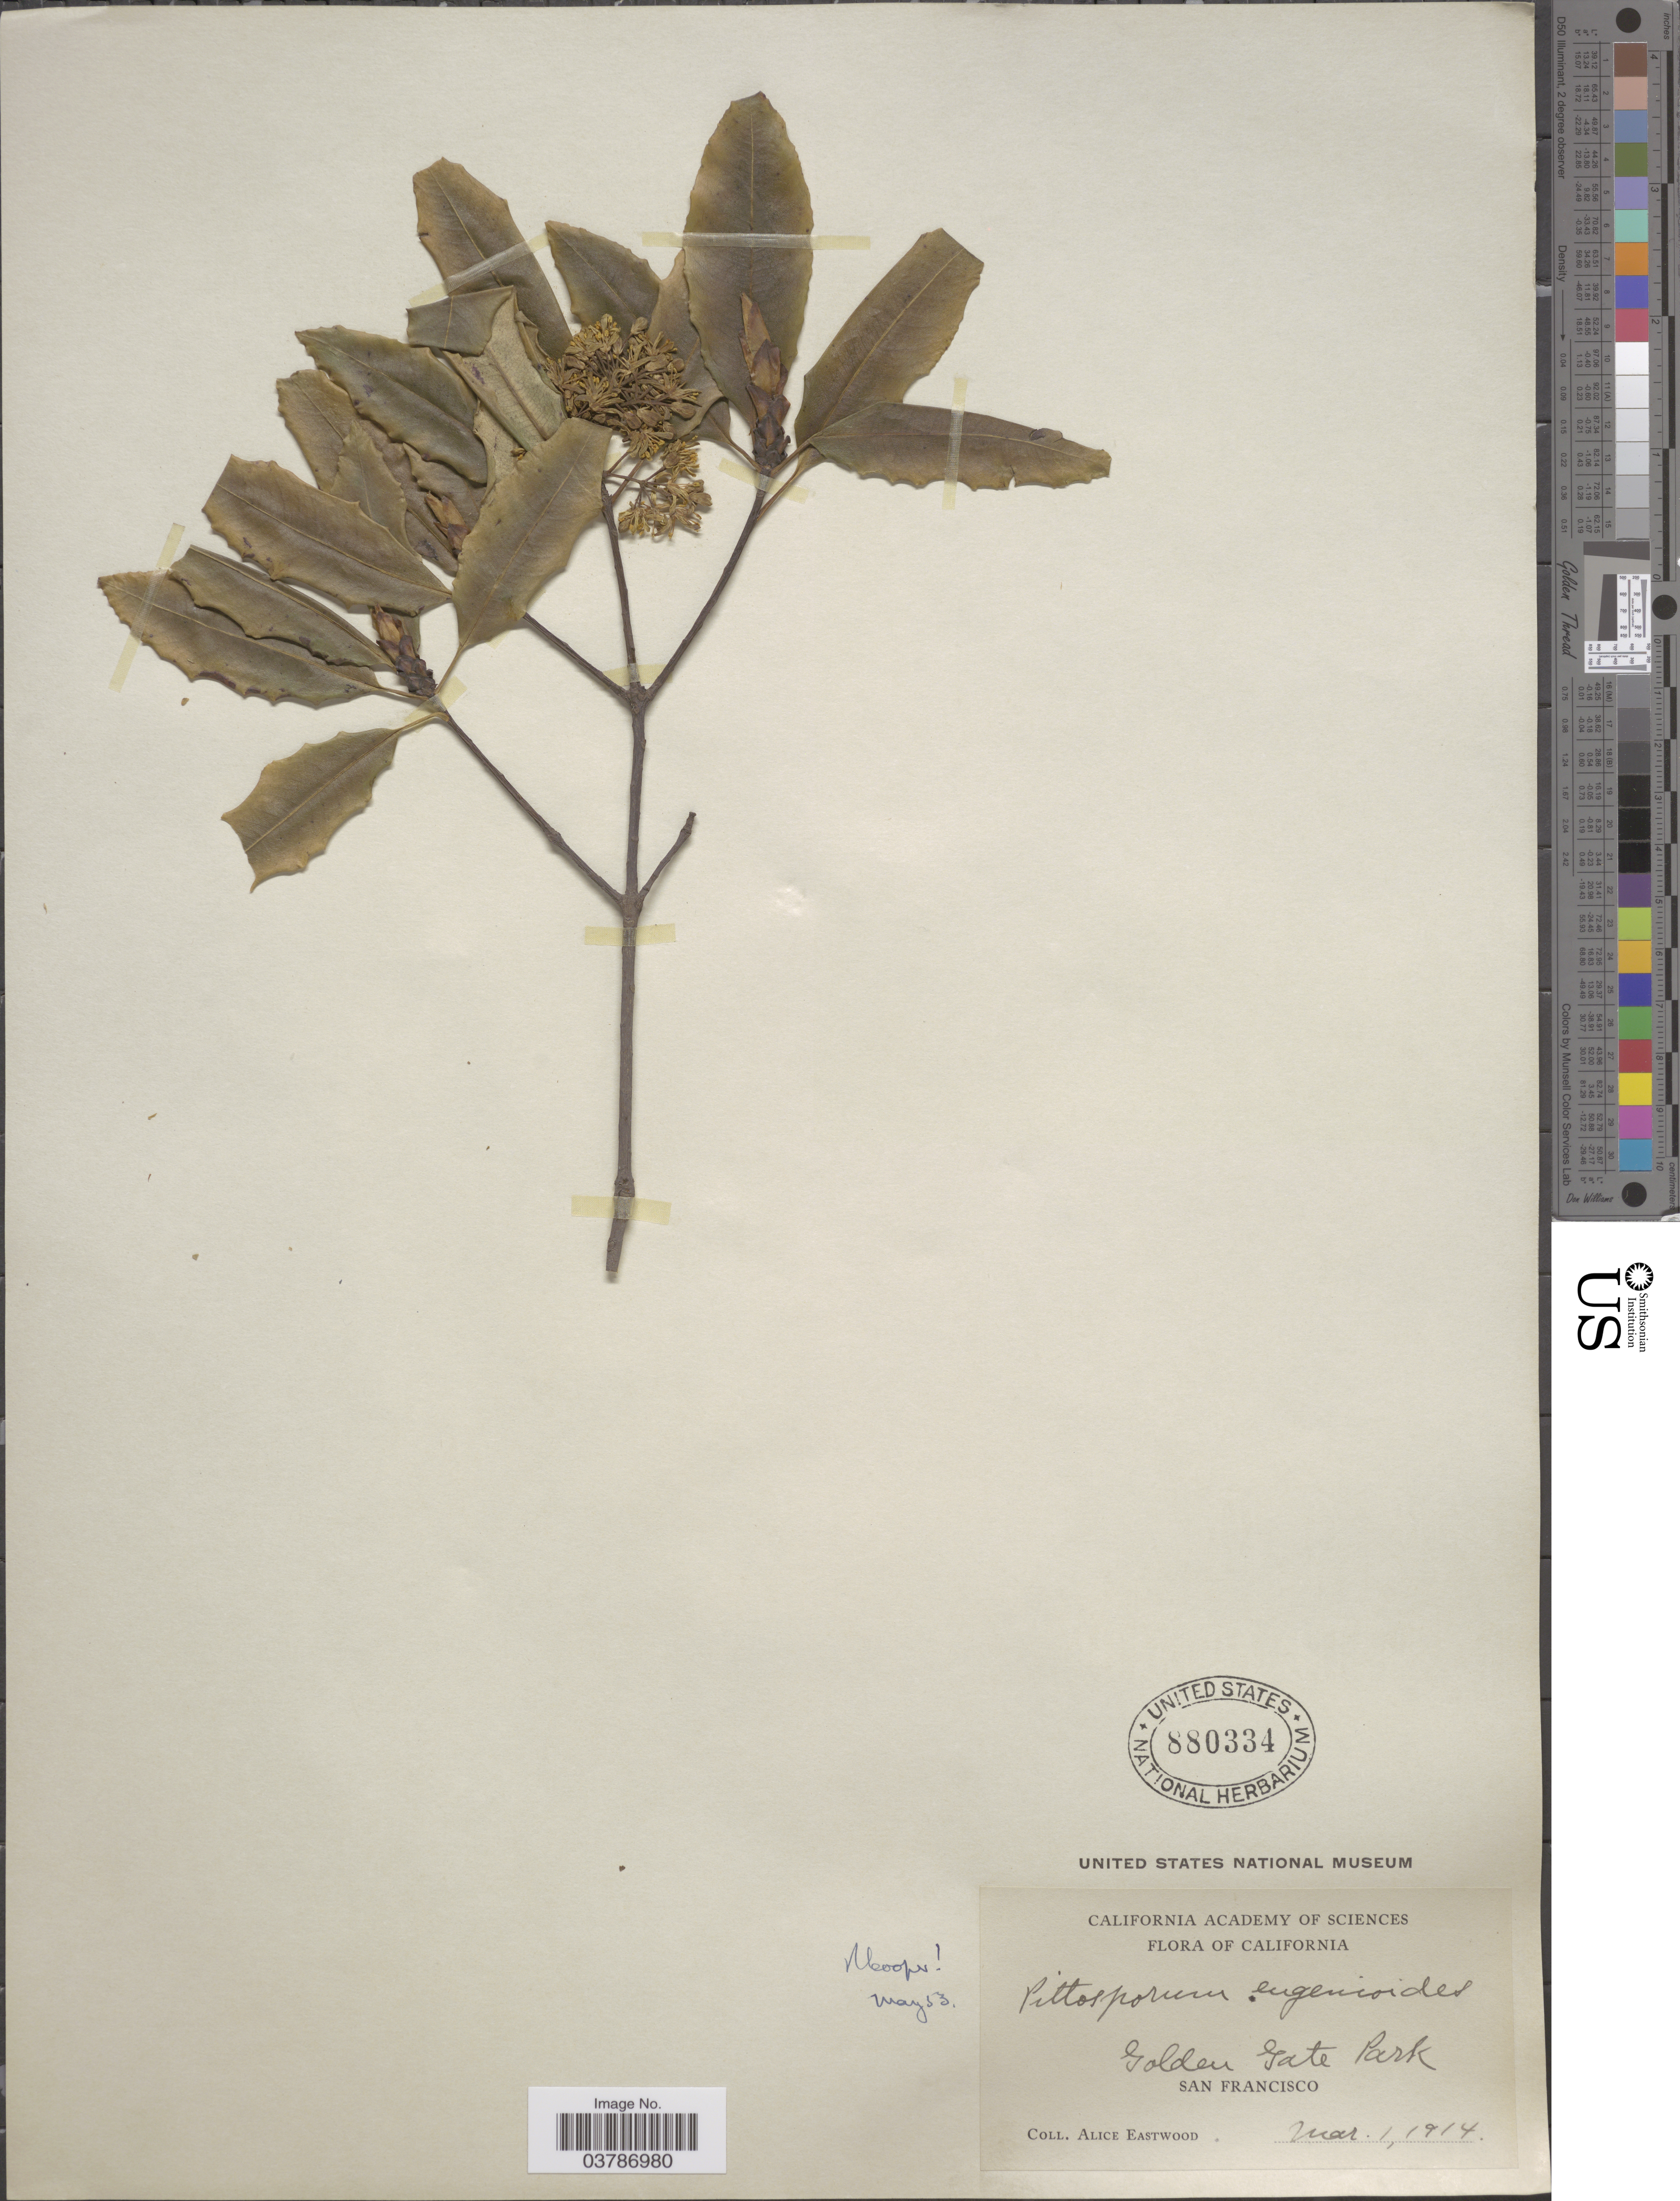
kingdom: Plantae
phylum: Tracheophyta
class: Magnoliopsida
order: Apiales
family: Pittosporaceae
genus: Pittosporum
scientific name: Pittosporum eugenioides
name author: A. Cunn.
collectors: A. Eastwood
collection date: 1914-03-01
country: United States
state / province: California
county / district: San Francisco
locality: Golden Gate Park. San Francisco.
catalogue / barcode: US 880334